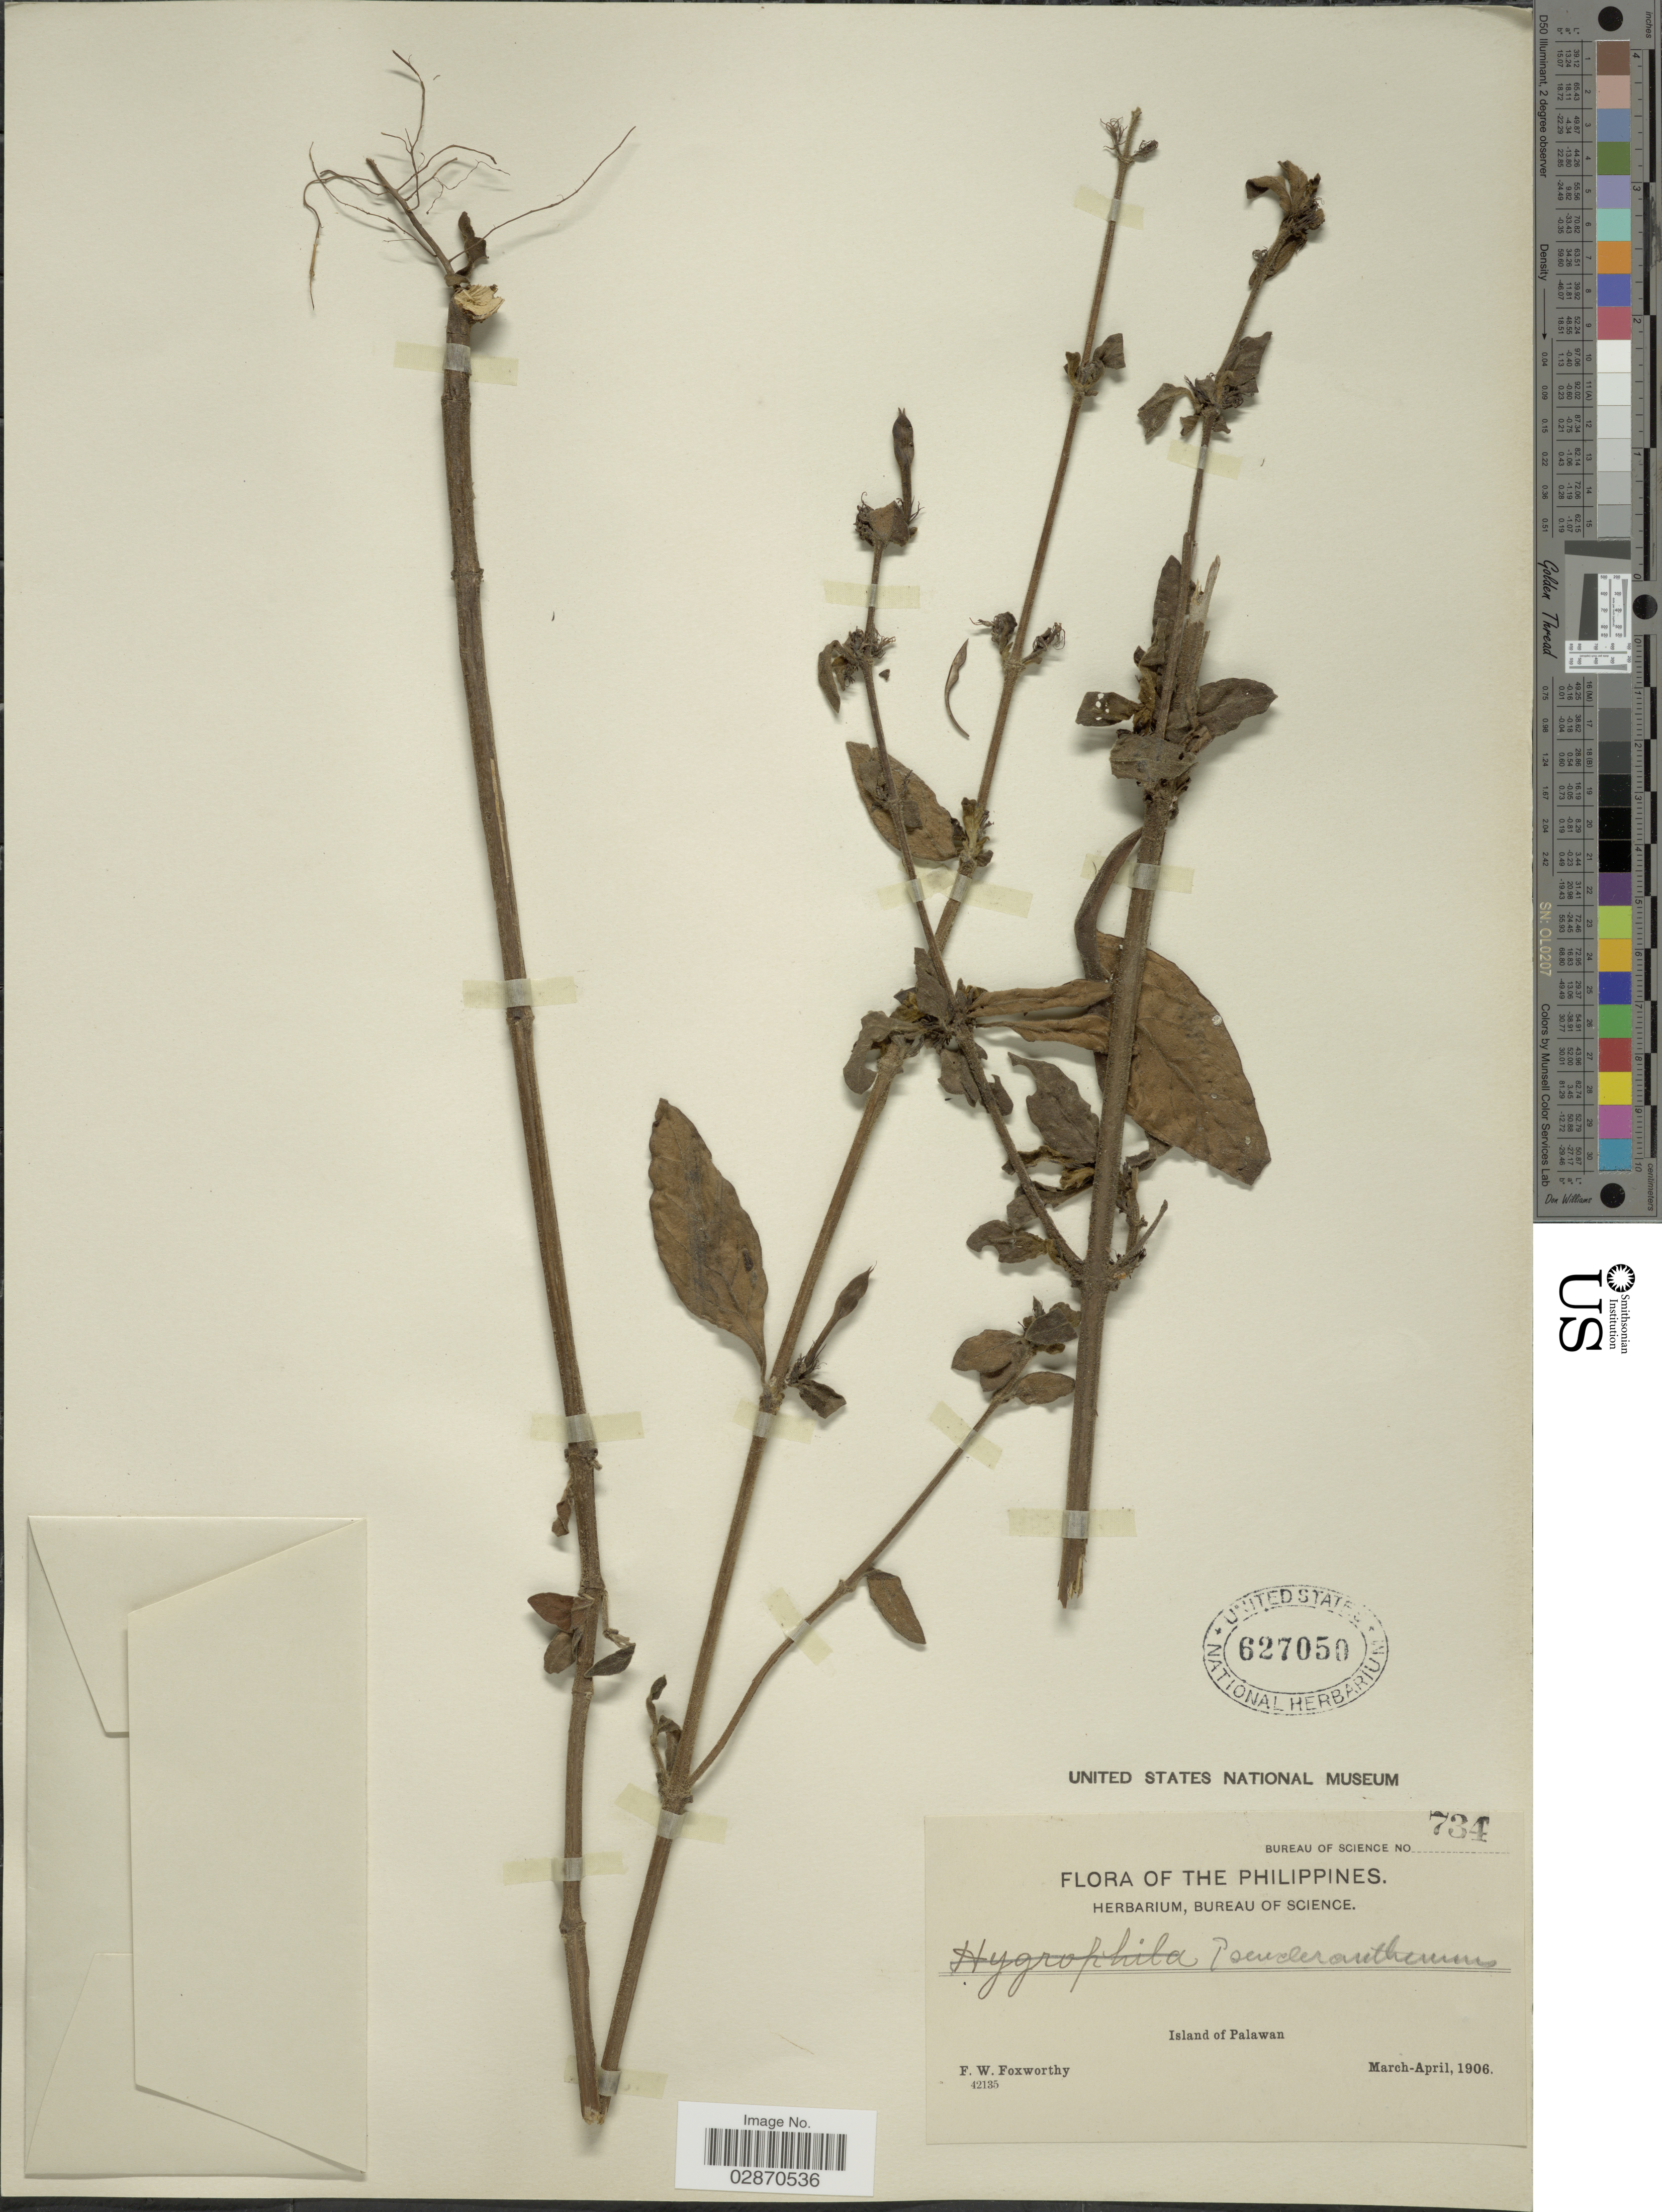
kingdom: Plantae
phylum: Tracheophyta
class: Magnoliopsida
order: Lamiales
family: Acanthaceae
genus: Pseuderanthemum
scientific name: Pseuderanthemum pulchellum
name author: (Andrews) Merr.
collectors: F. W. Foxworthy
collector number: Bureau of Science 734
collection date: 1906-03/1906-04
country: Philippines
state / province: Mimaropa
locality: Island of Palawan.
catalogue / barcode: US 627050